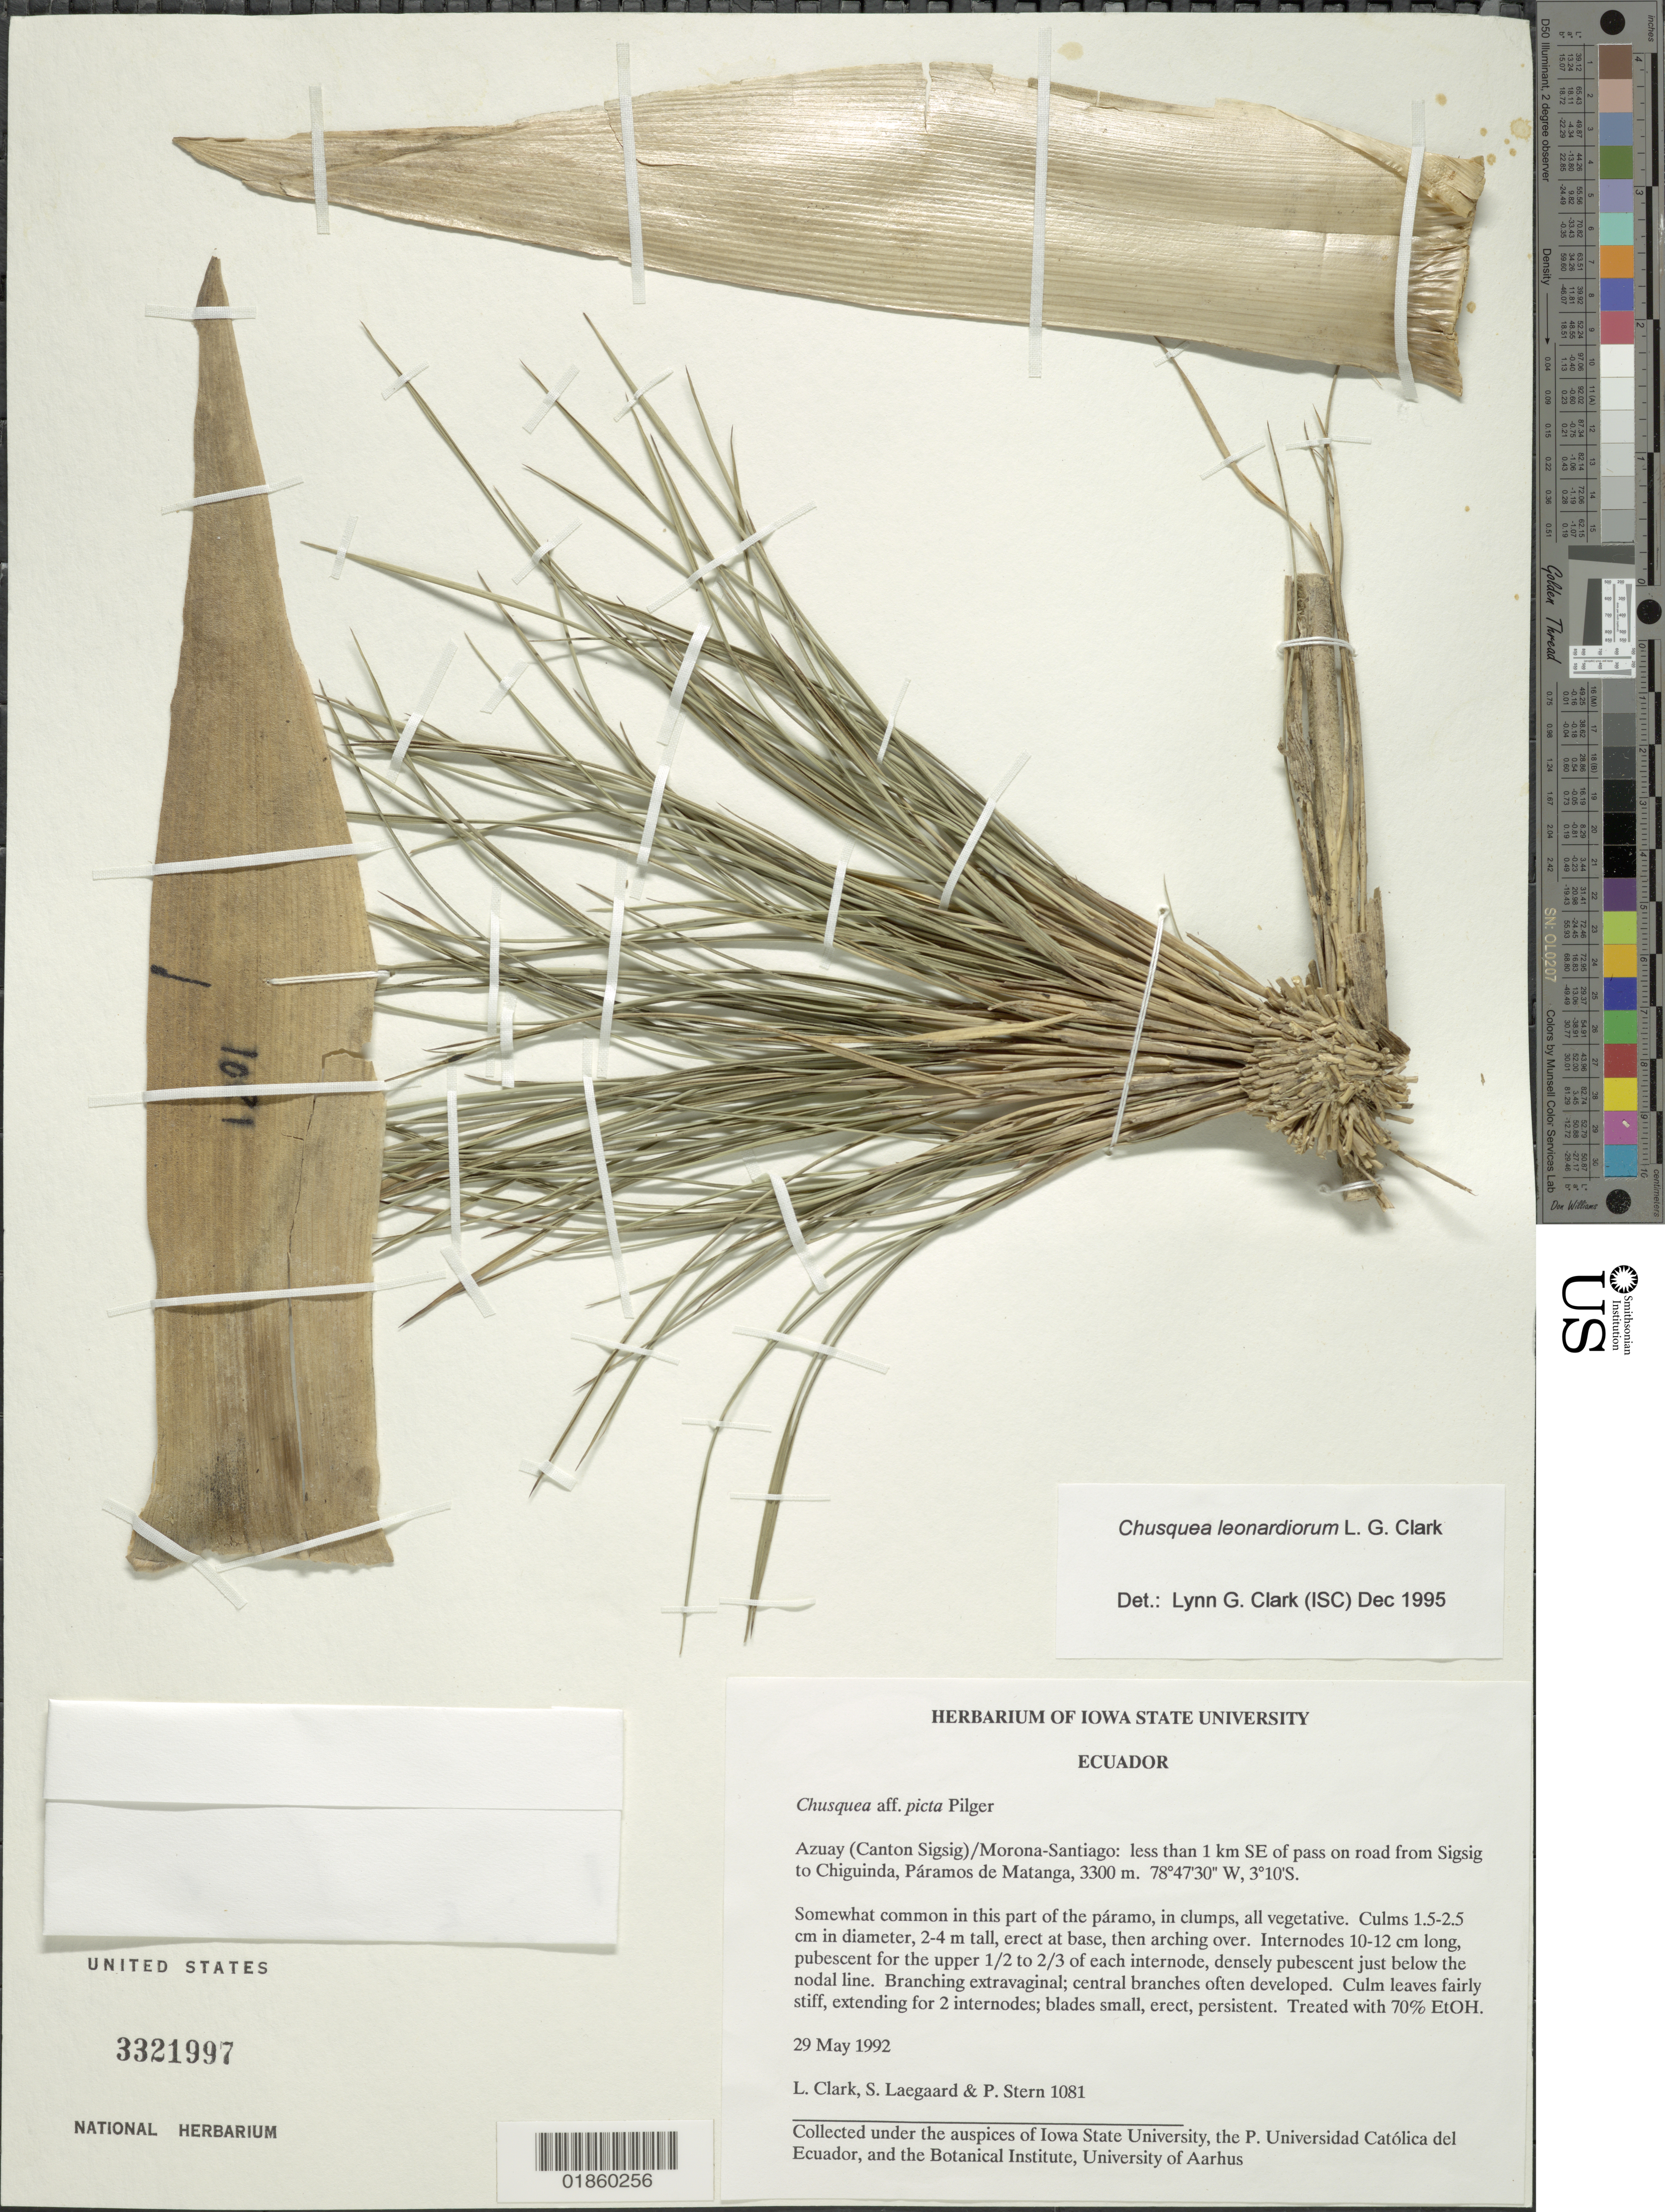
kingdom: Plantae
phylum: Tracheophyta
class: Liliopsida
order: Poales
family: Poaceae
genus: Chusquea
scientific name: Chusquea leonardiorum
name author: L.G. Clark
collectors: L. G. Clark, S. Lægaard & P. Stern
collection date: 1992-05-29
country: Ecuador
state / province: Azuay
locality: Azuzay (Cantos Sigsig)/Morona-Santiago: less than 1 km SE of pass on road from Sigsig to Chiguinda, Paramos de Matanga, 3300 m.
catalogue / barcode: US 3321997